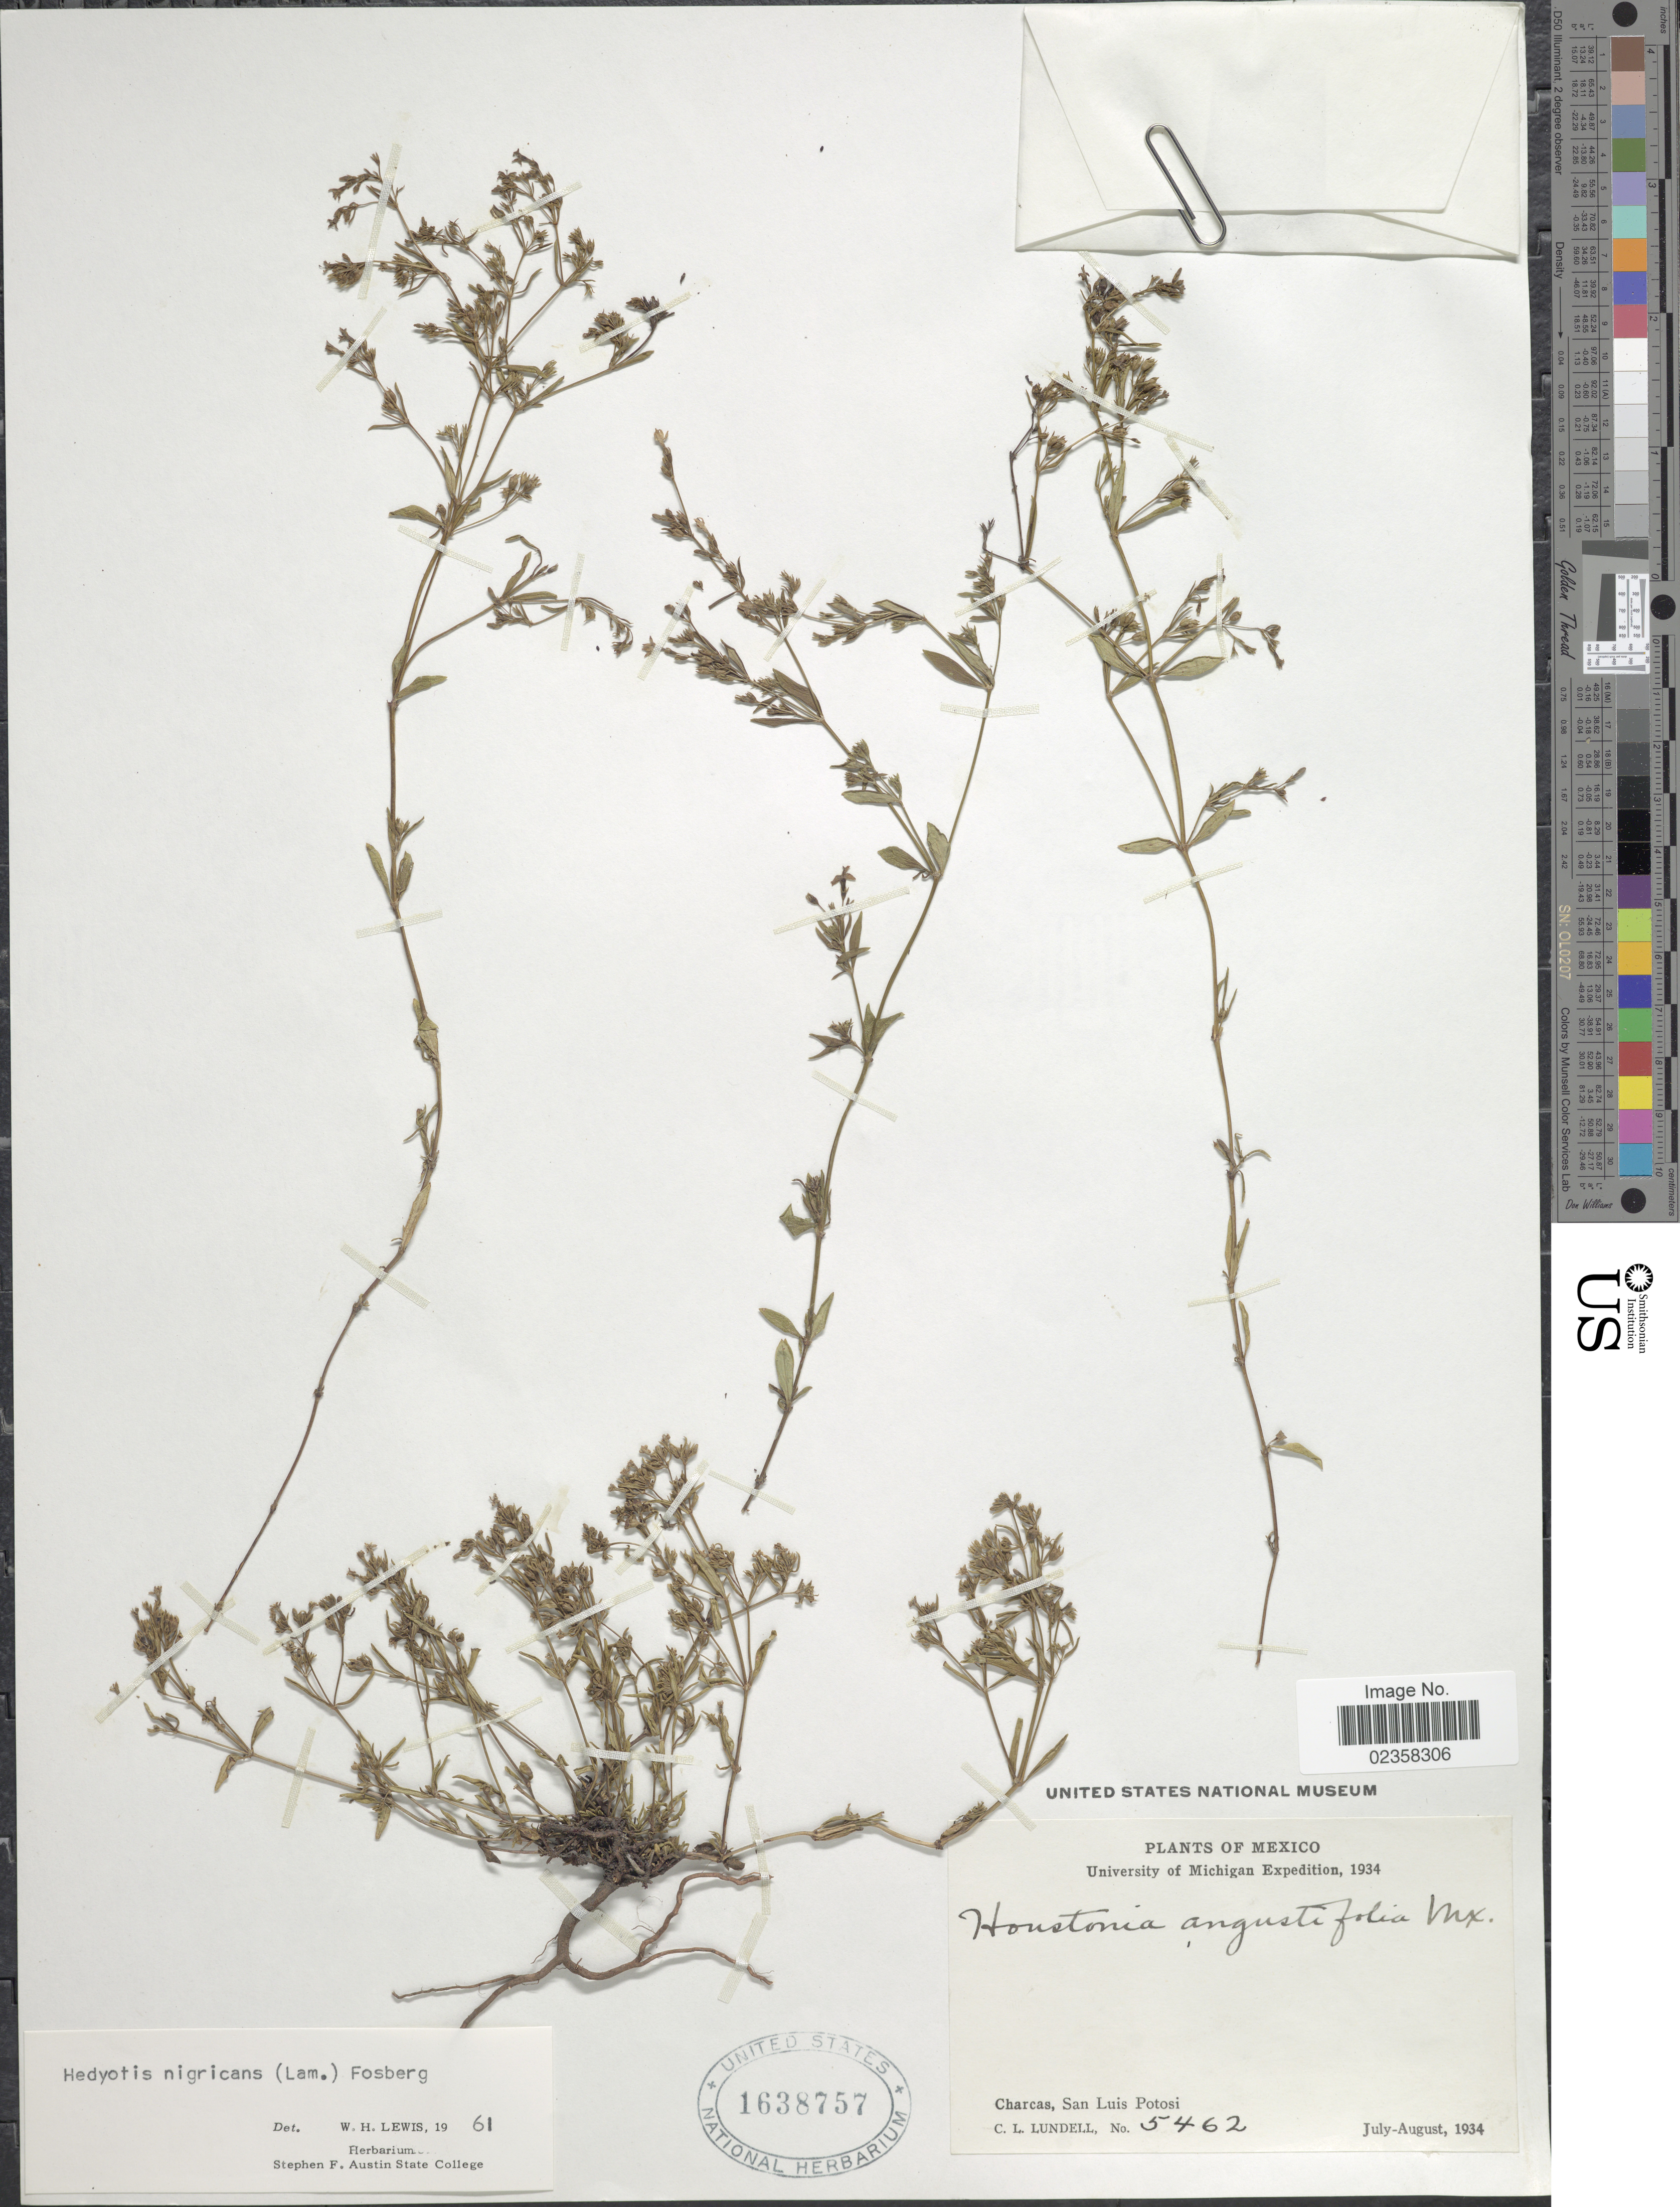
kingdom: Plantae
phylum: Tracheophyta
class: Magnoliopsida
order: Gentianales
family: Rubiaceae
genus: Houstonia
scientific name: Houstonia nigricans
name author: (Lam.) Fernald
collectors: C. L. Lundell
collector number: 5462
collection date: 1934-07/1934-08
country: Mexico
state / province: San Luis Potosí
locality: Charcas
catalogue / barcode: US 1638757